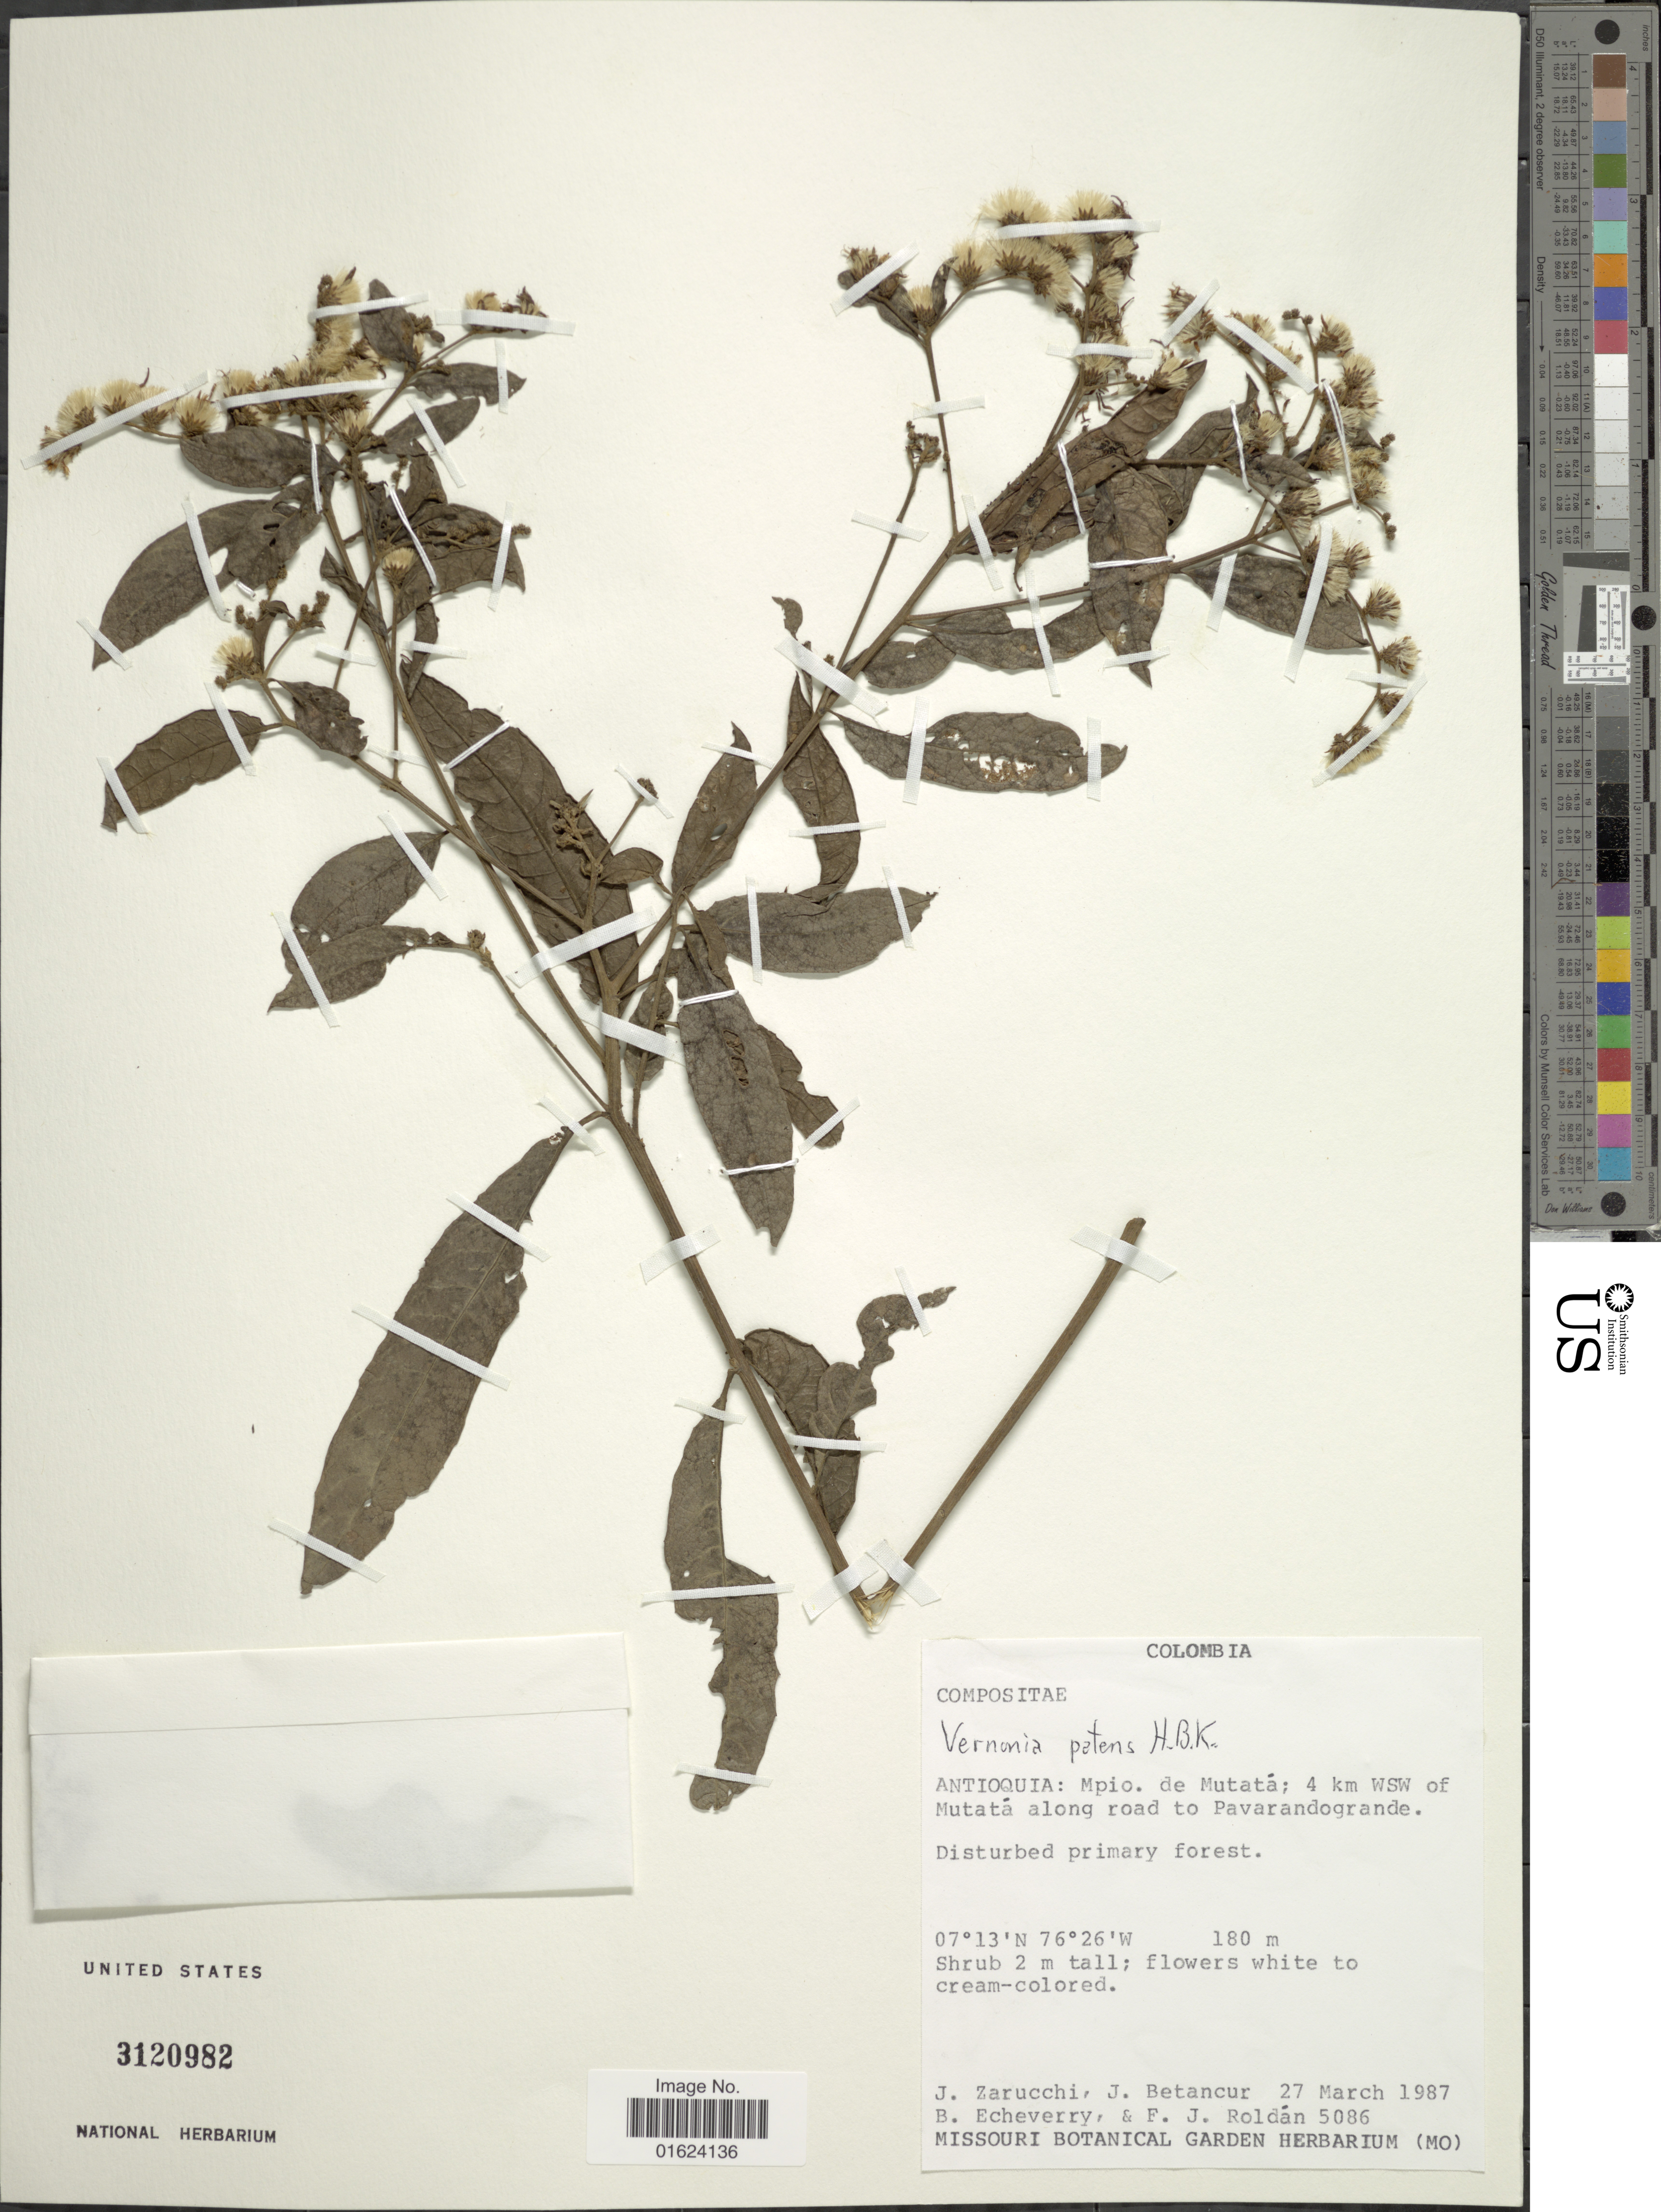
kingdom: Plantae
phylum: Tracheophyta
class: Magnoliopsida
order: Asterales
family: Asteraceae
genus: Vernonanthura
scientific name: Vernonanthura patens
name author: (Kunth) H. Rob.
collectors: J. L. Zarucchi, J. Betancur, B. Echeverry & F. J. Roldán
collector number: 5086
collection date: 1987-03-27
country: Colombia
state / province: Antioquia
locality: Antioquia: Mpio. de Mutata; 4 km WSW of Mutata along road to Pavarandogrande.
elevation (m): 180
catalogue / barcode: US 3120982